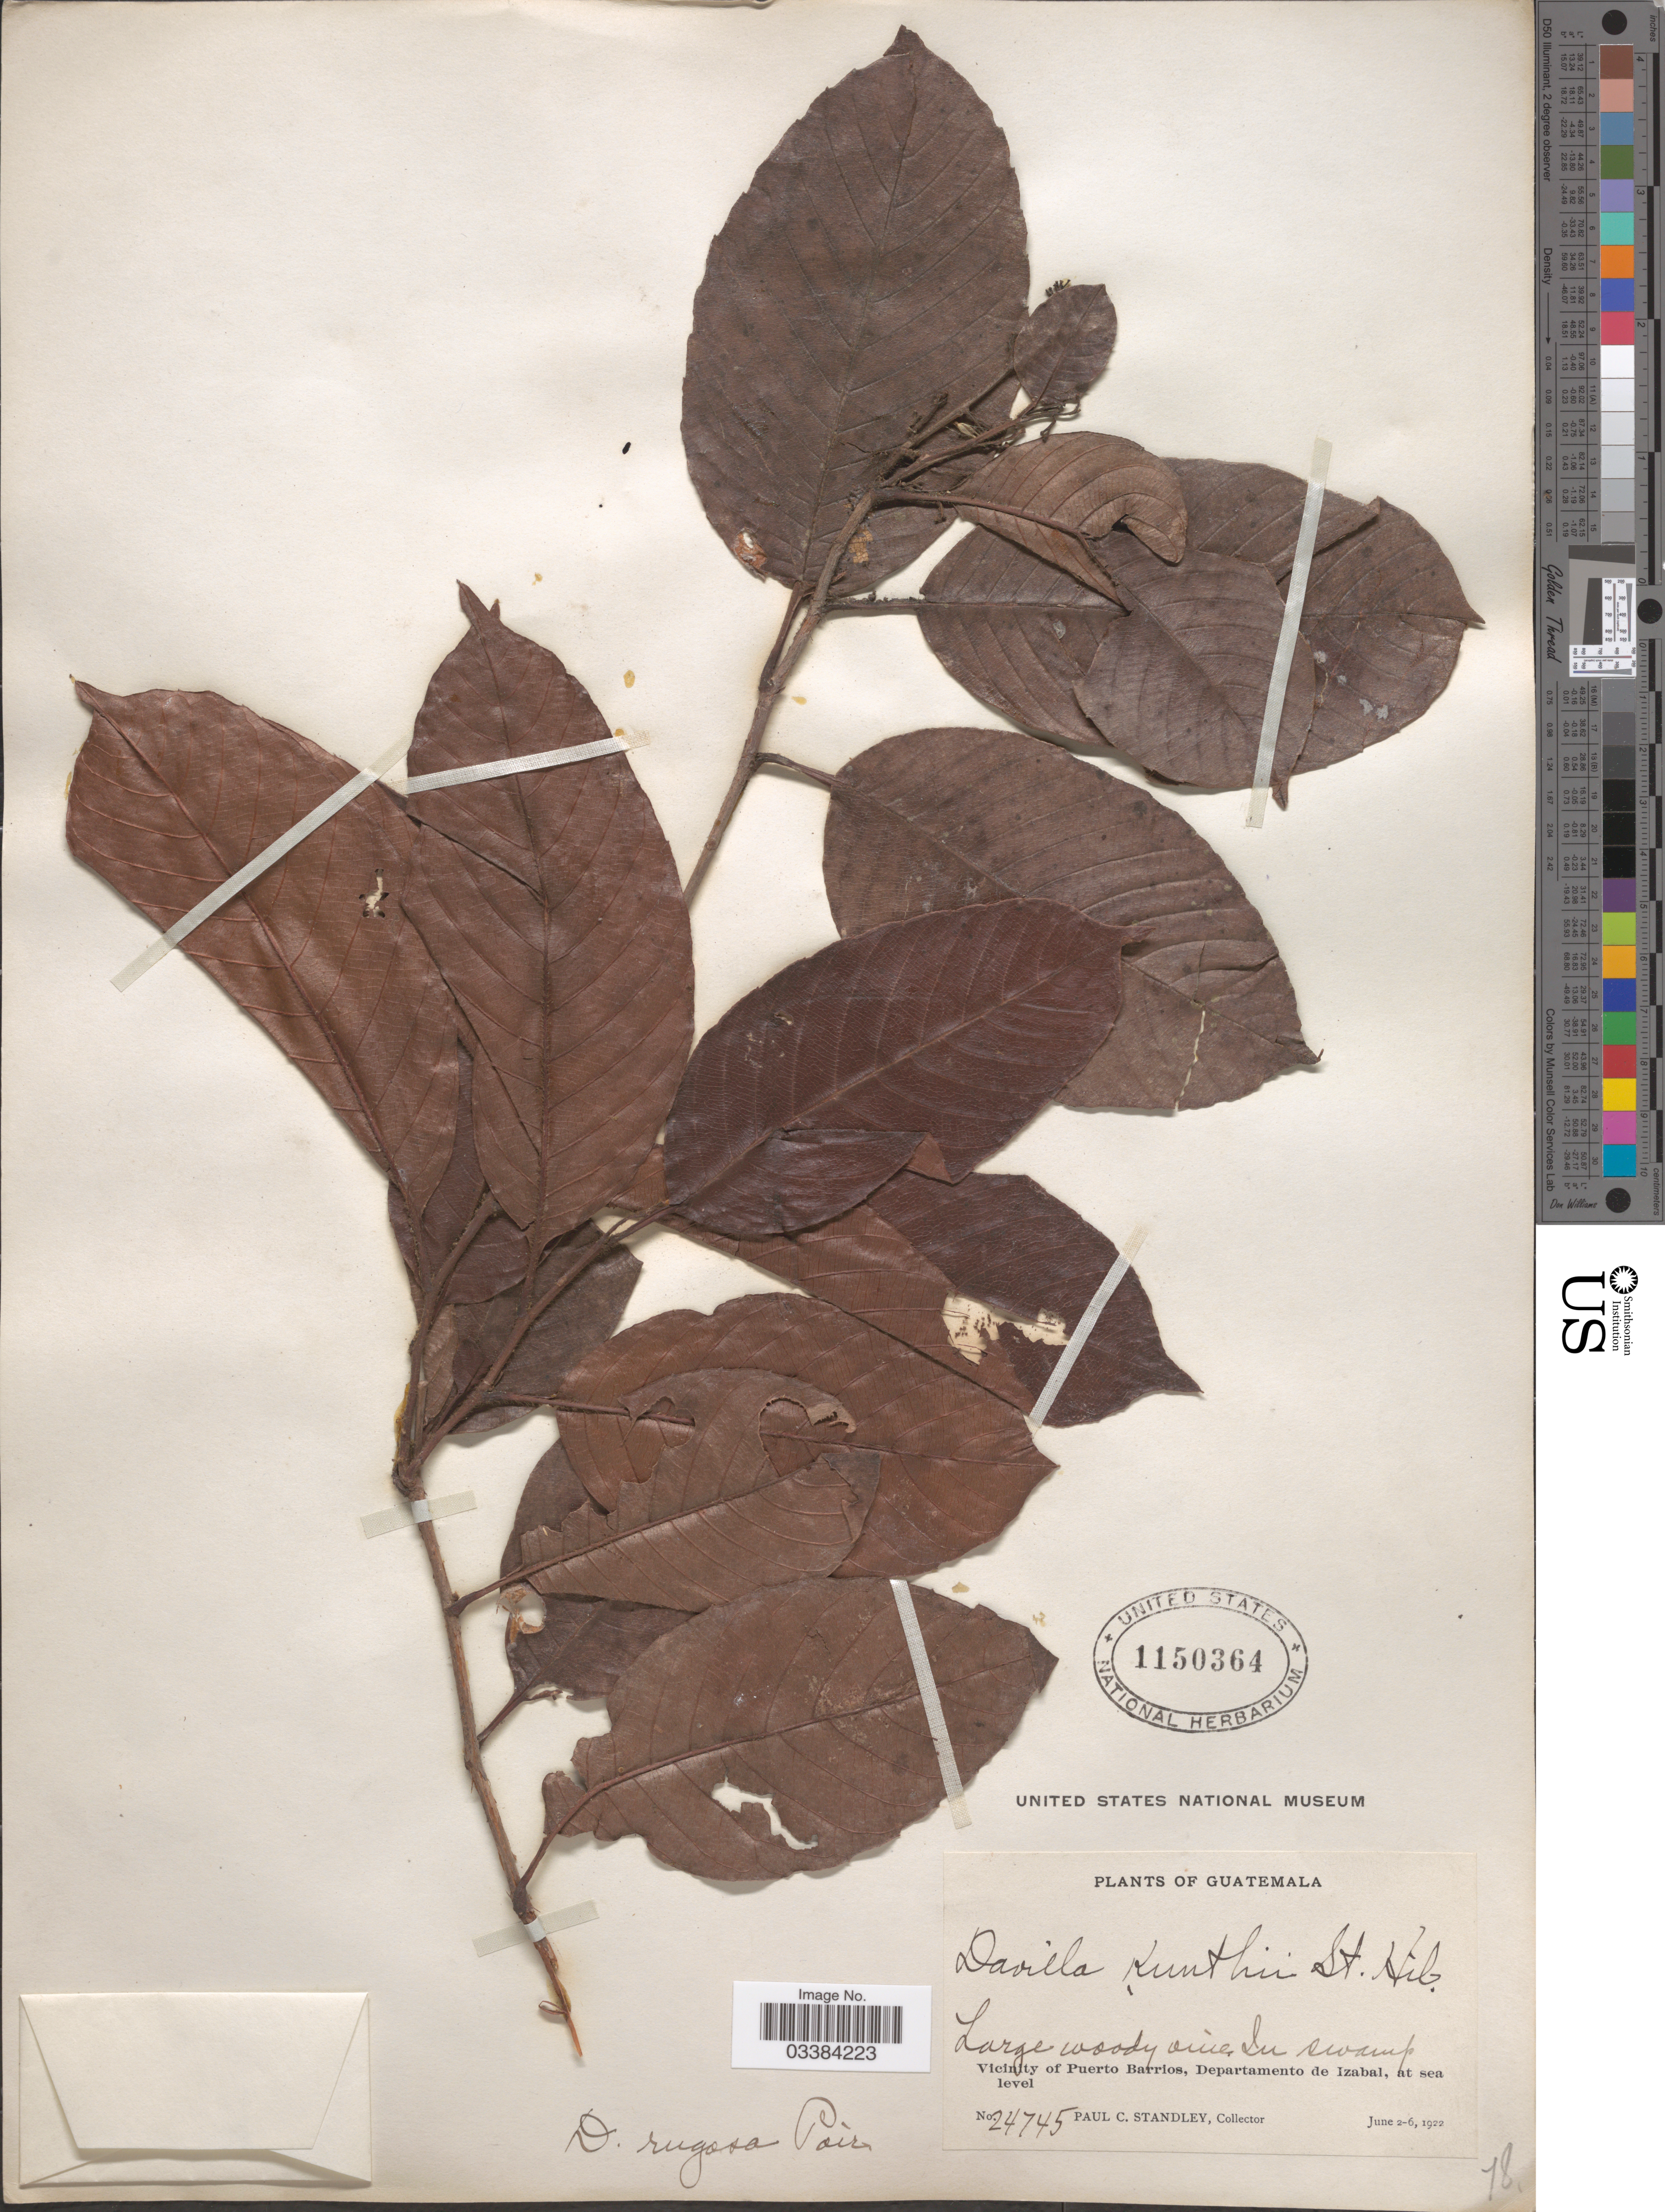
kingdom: Plantae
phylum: Tracheophyta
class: Magnoliopsida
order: Dilleniales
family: Dilleniaceae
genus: Davilla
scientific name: Davilla rugosa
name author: Poir.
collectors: P. C. Standley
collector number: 24745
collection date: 1922-06-02/1922-06-06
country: Guatemala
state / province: Izabal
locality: Vicinity of Puerto Barrios, Departamento de Izabal.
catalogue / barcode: US 1150364